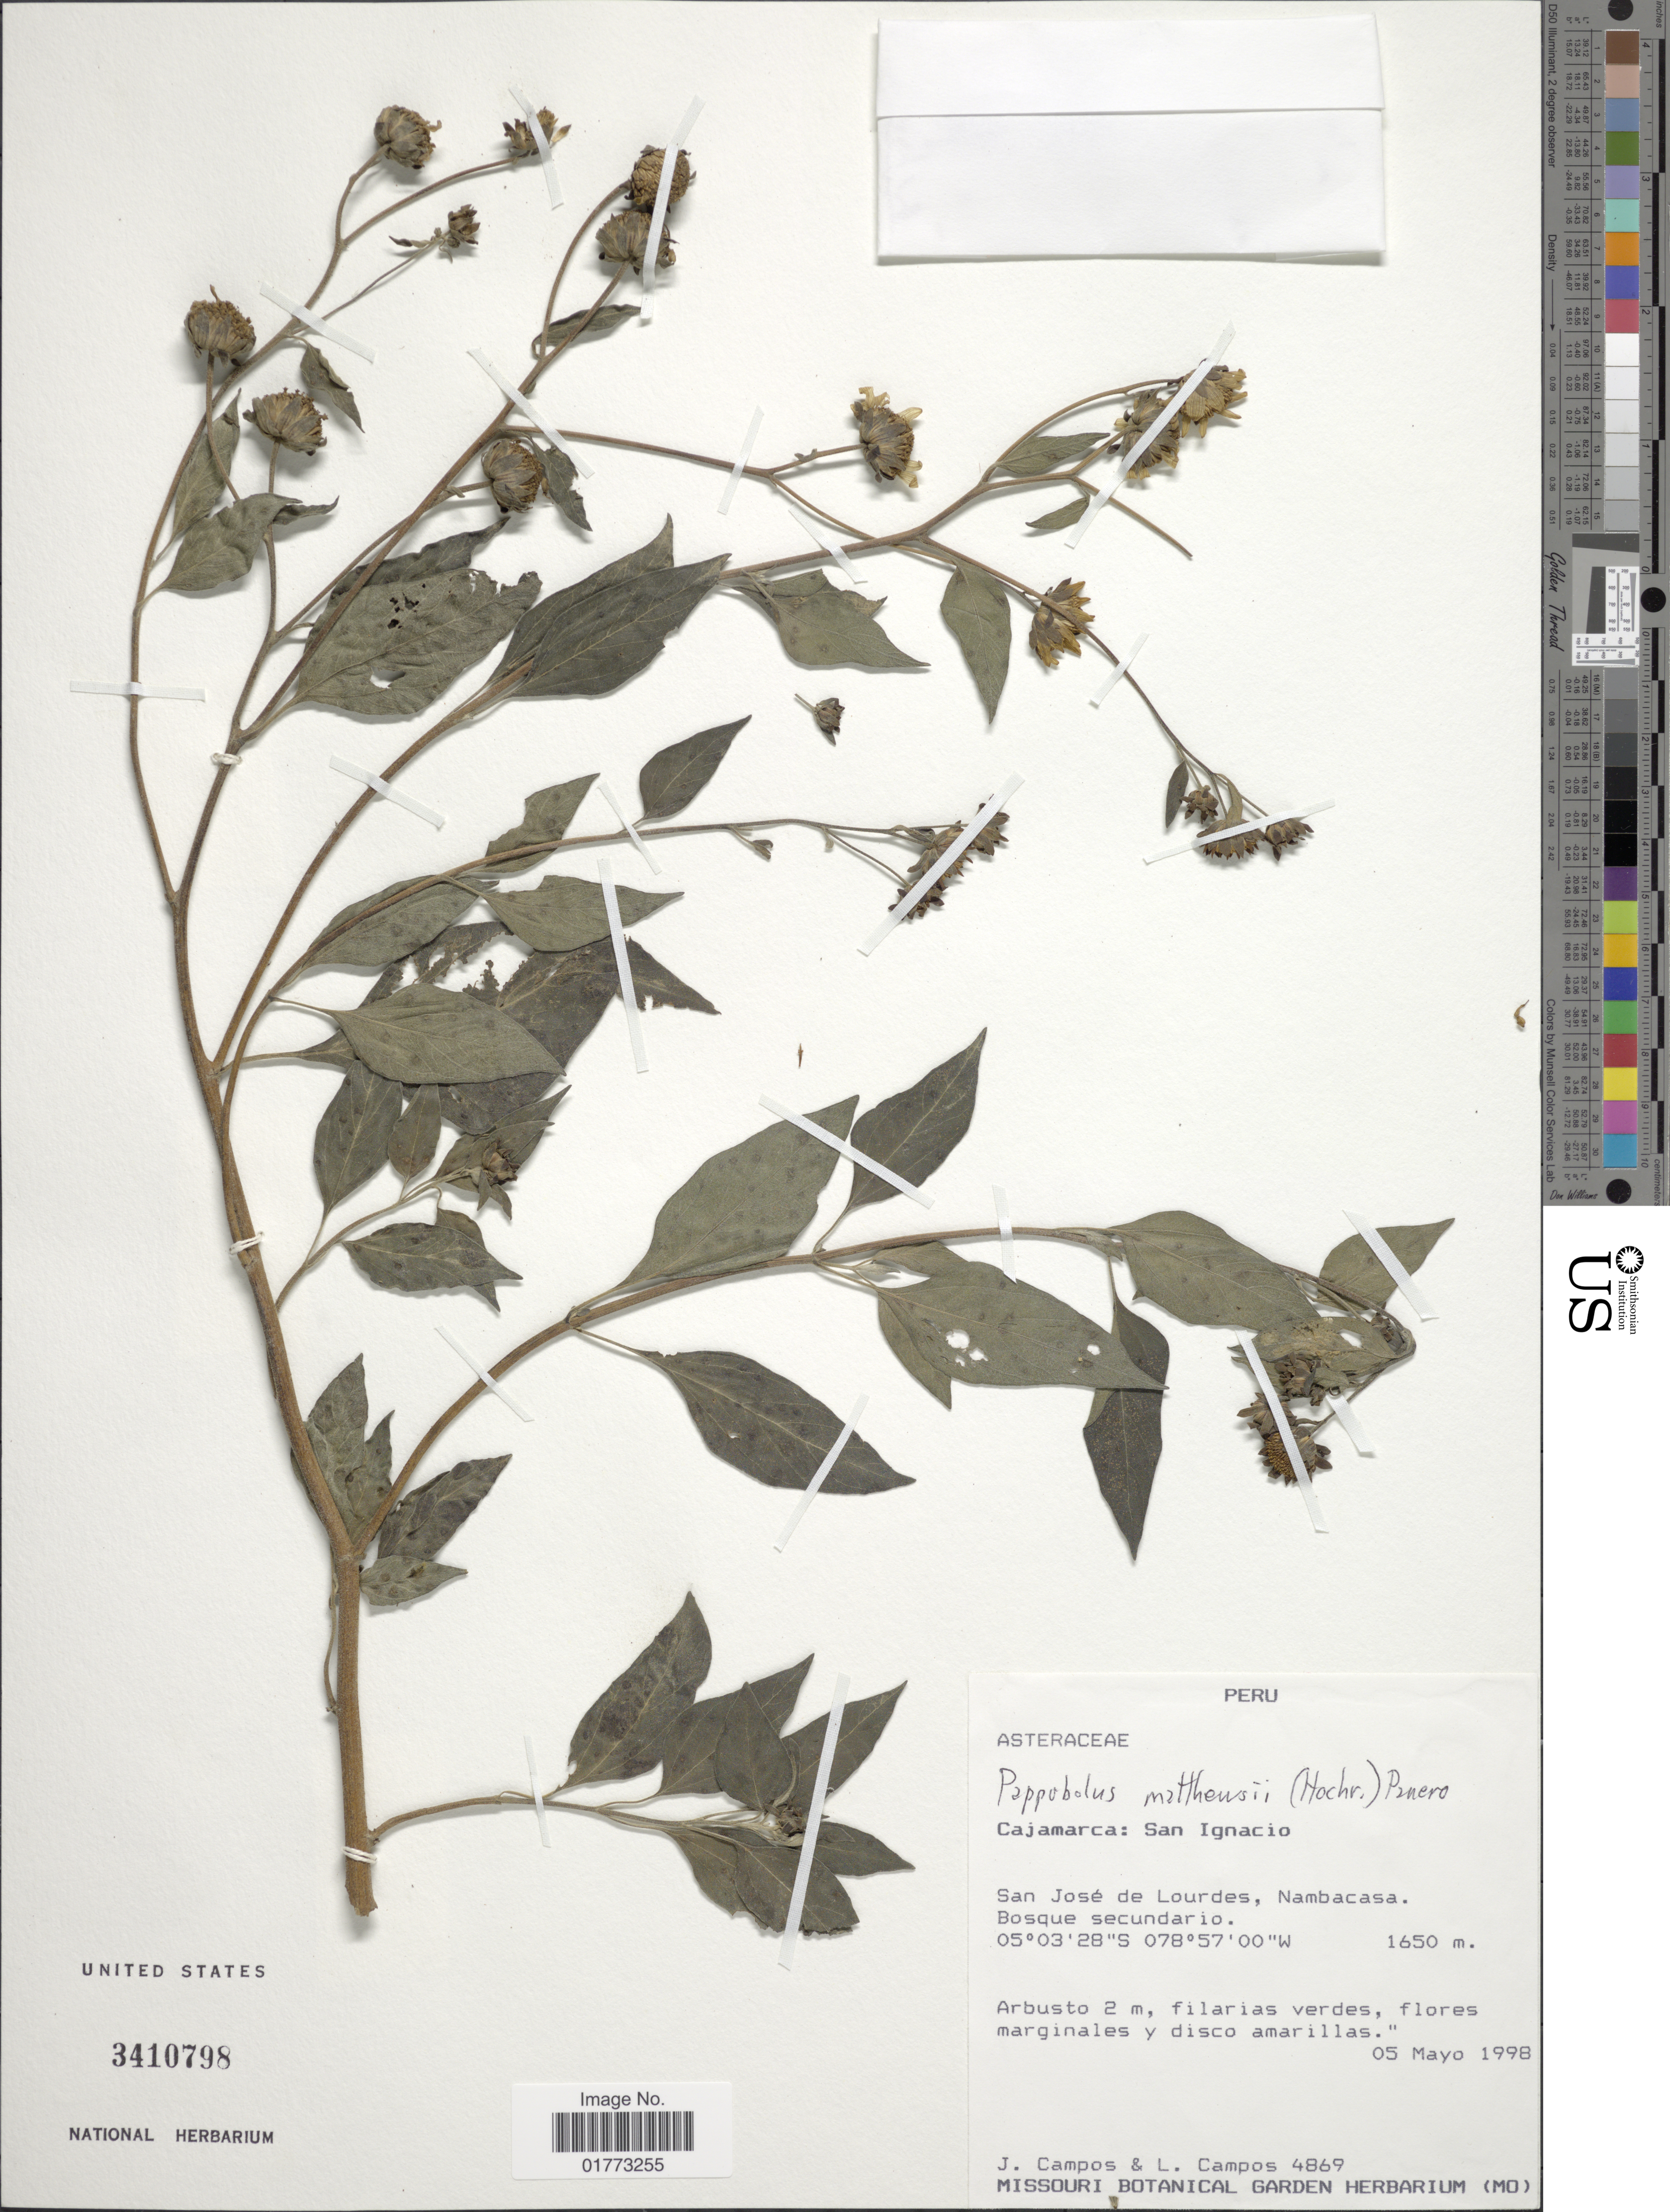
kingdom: Plantae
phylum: Tracheophyta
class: Magnoliopsida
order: Asterales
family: Asteraceae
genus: Pappobolus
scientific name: Pappobolus matthewsii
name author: (Hochr.) Panero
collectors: J. Campos & L. Campos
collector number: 4869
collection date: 1998-05-05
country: Peru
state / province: Cajamarca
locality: San Ignacio. San José de Lourdes, Nambacasa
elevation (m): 1650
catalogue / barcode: US 3410798